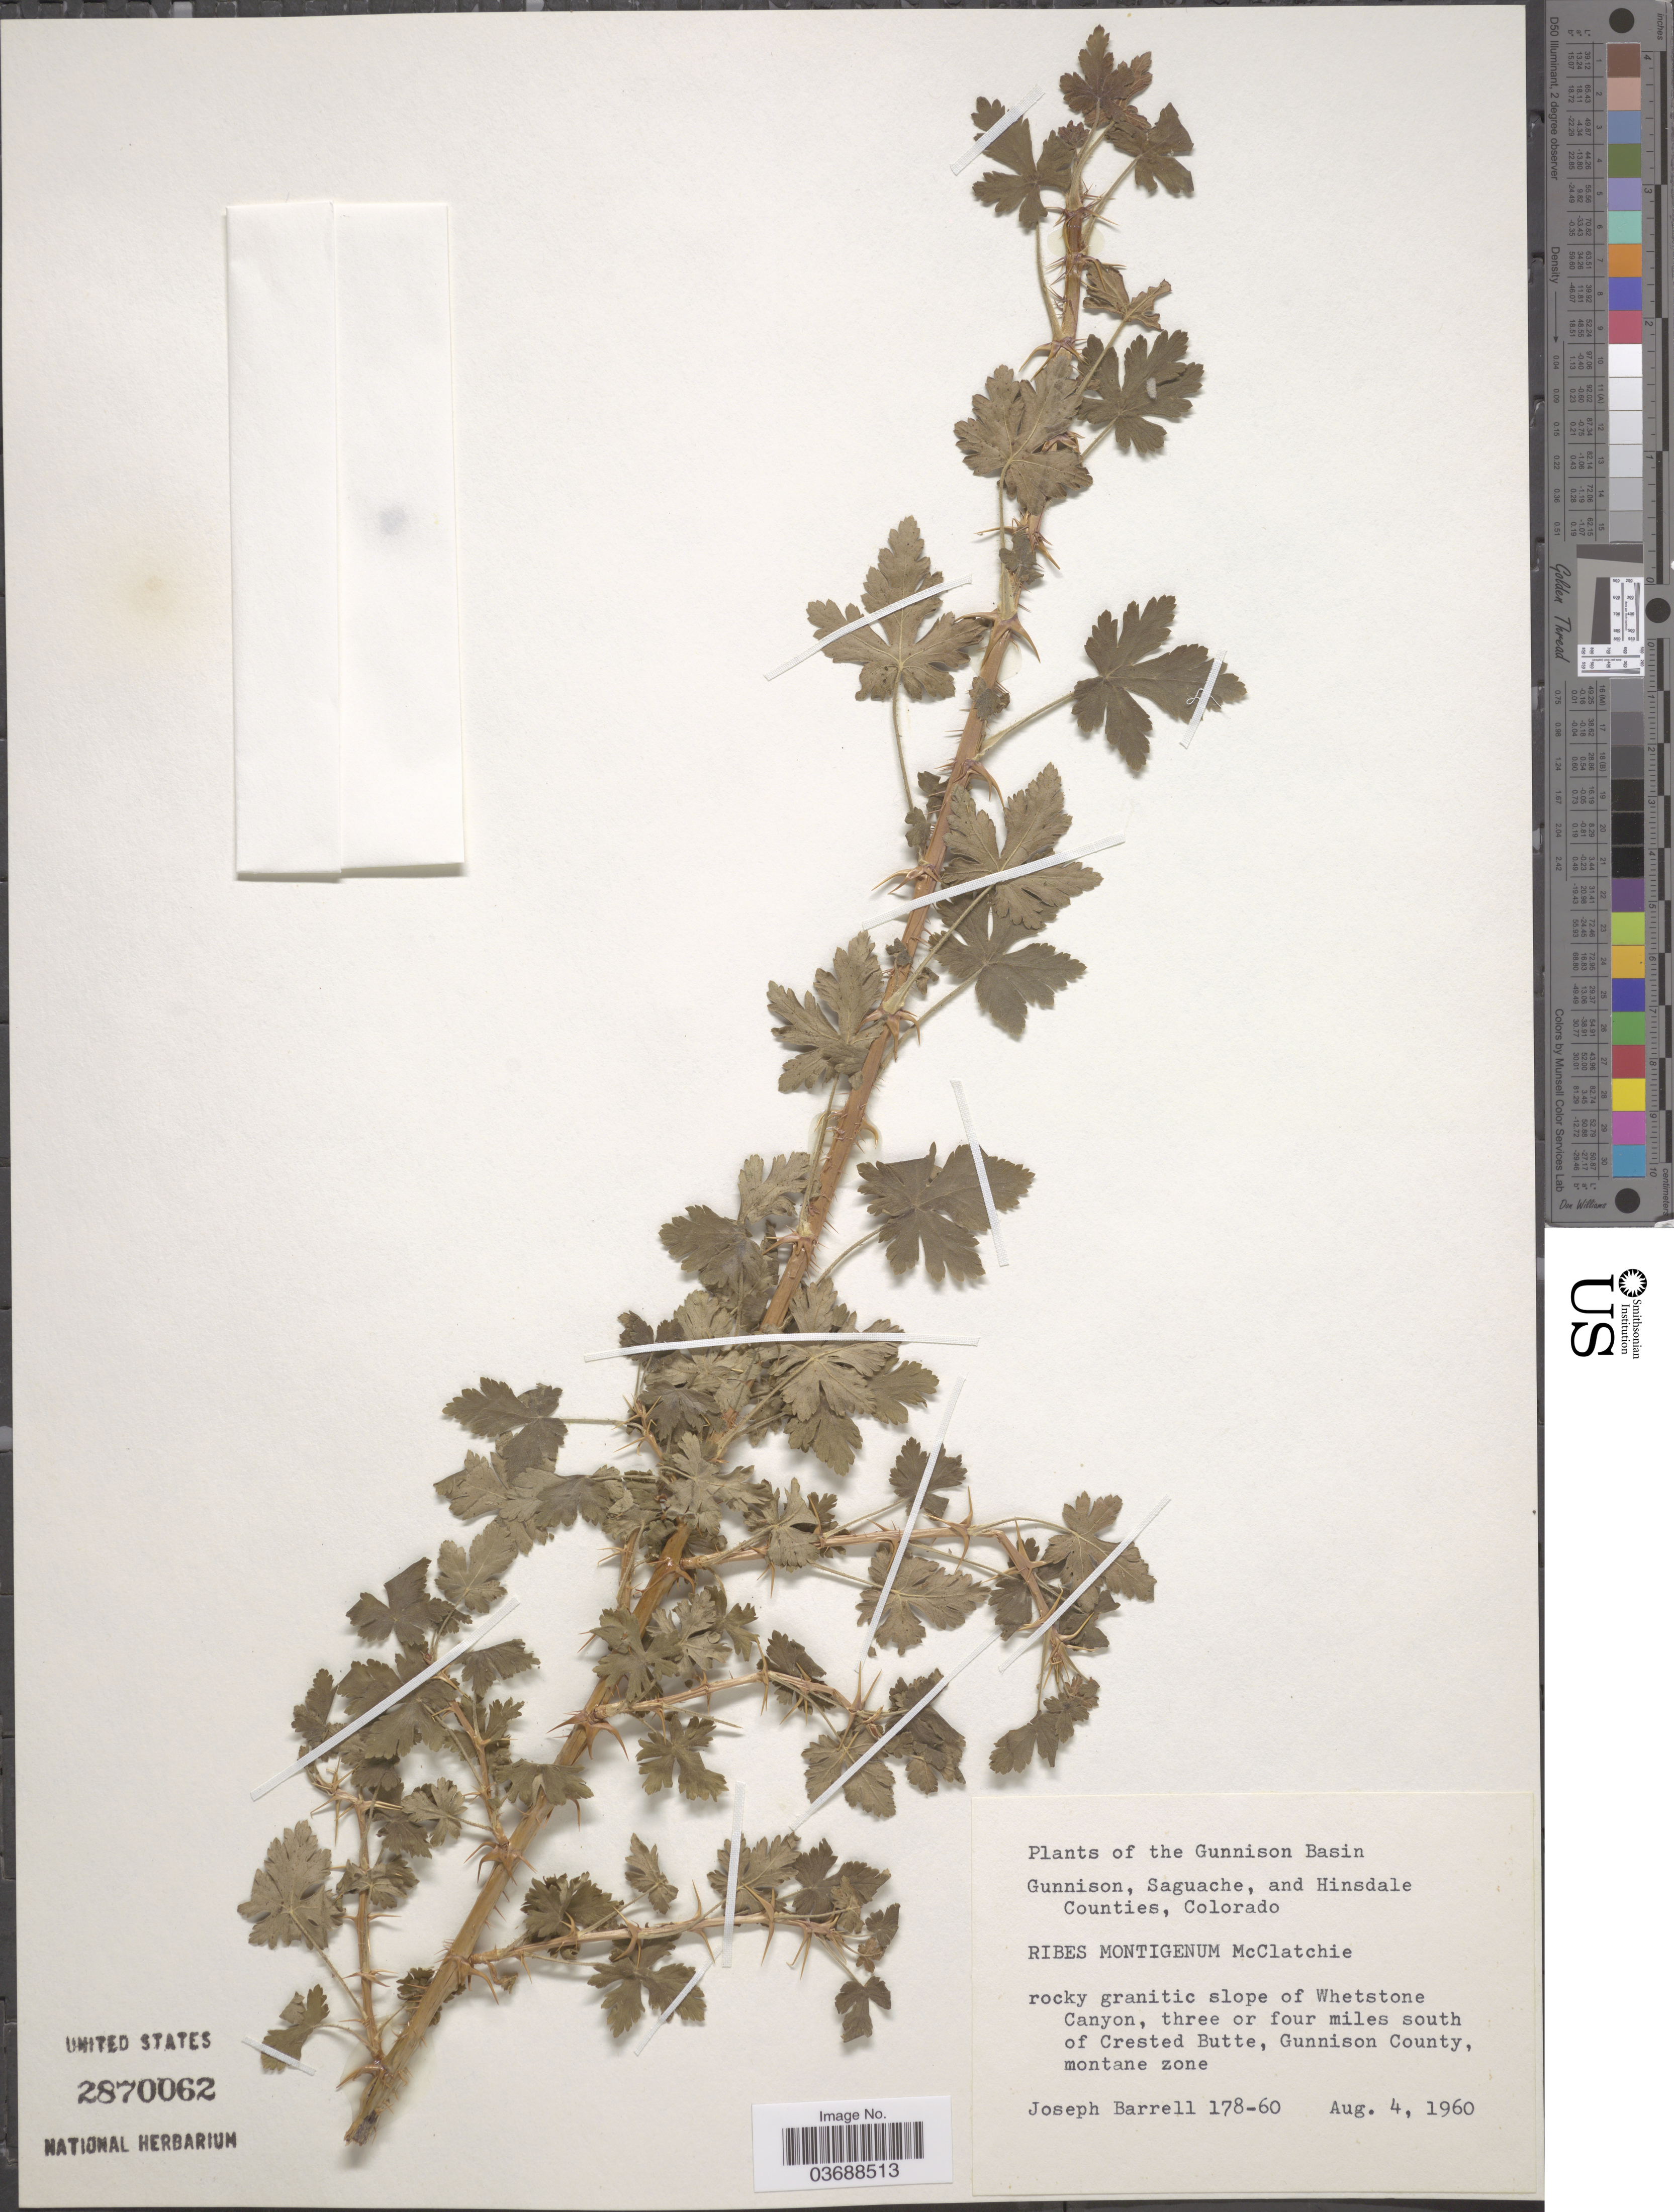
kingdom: Plantae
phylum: Tracheophyta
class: Magnoliopsida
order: Saxifragales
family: Grossulariaceae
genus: Ribes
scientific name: Ribes montigenum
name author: McClatchie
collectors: J. Barrell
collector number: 178-60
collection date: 1960-08-04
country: United States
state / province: Colorado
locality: The Gunnison Basin. Rocky granitic slope of Whetstone Canyon, three or four miles south of Crested Butte, Gunnison County, montane zone.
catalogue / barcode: US 2870062